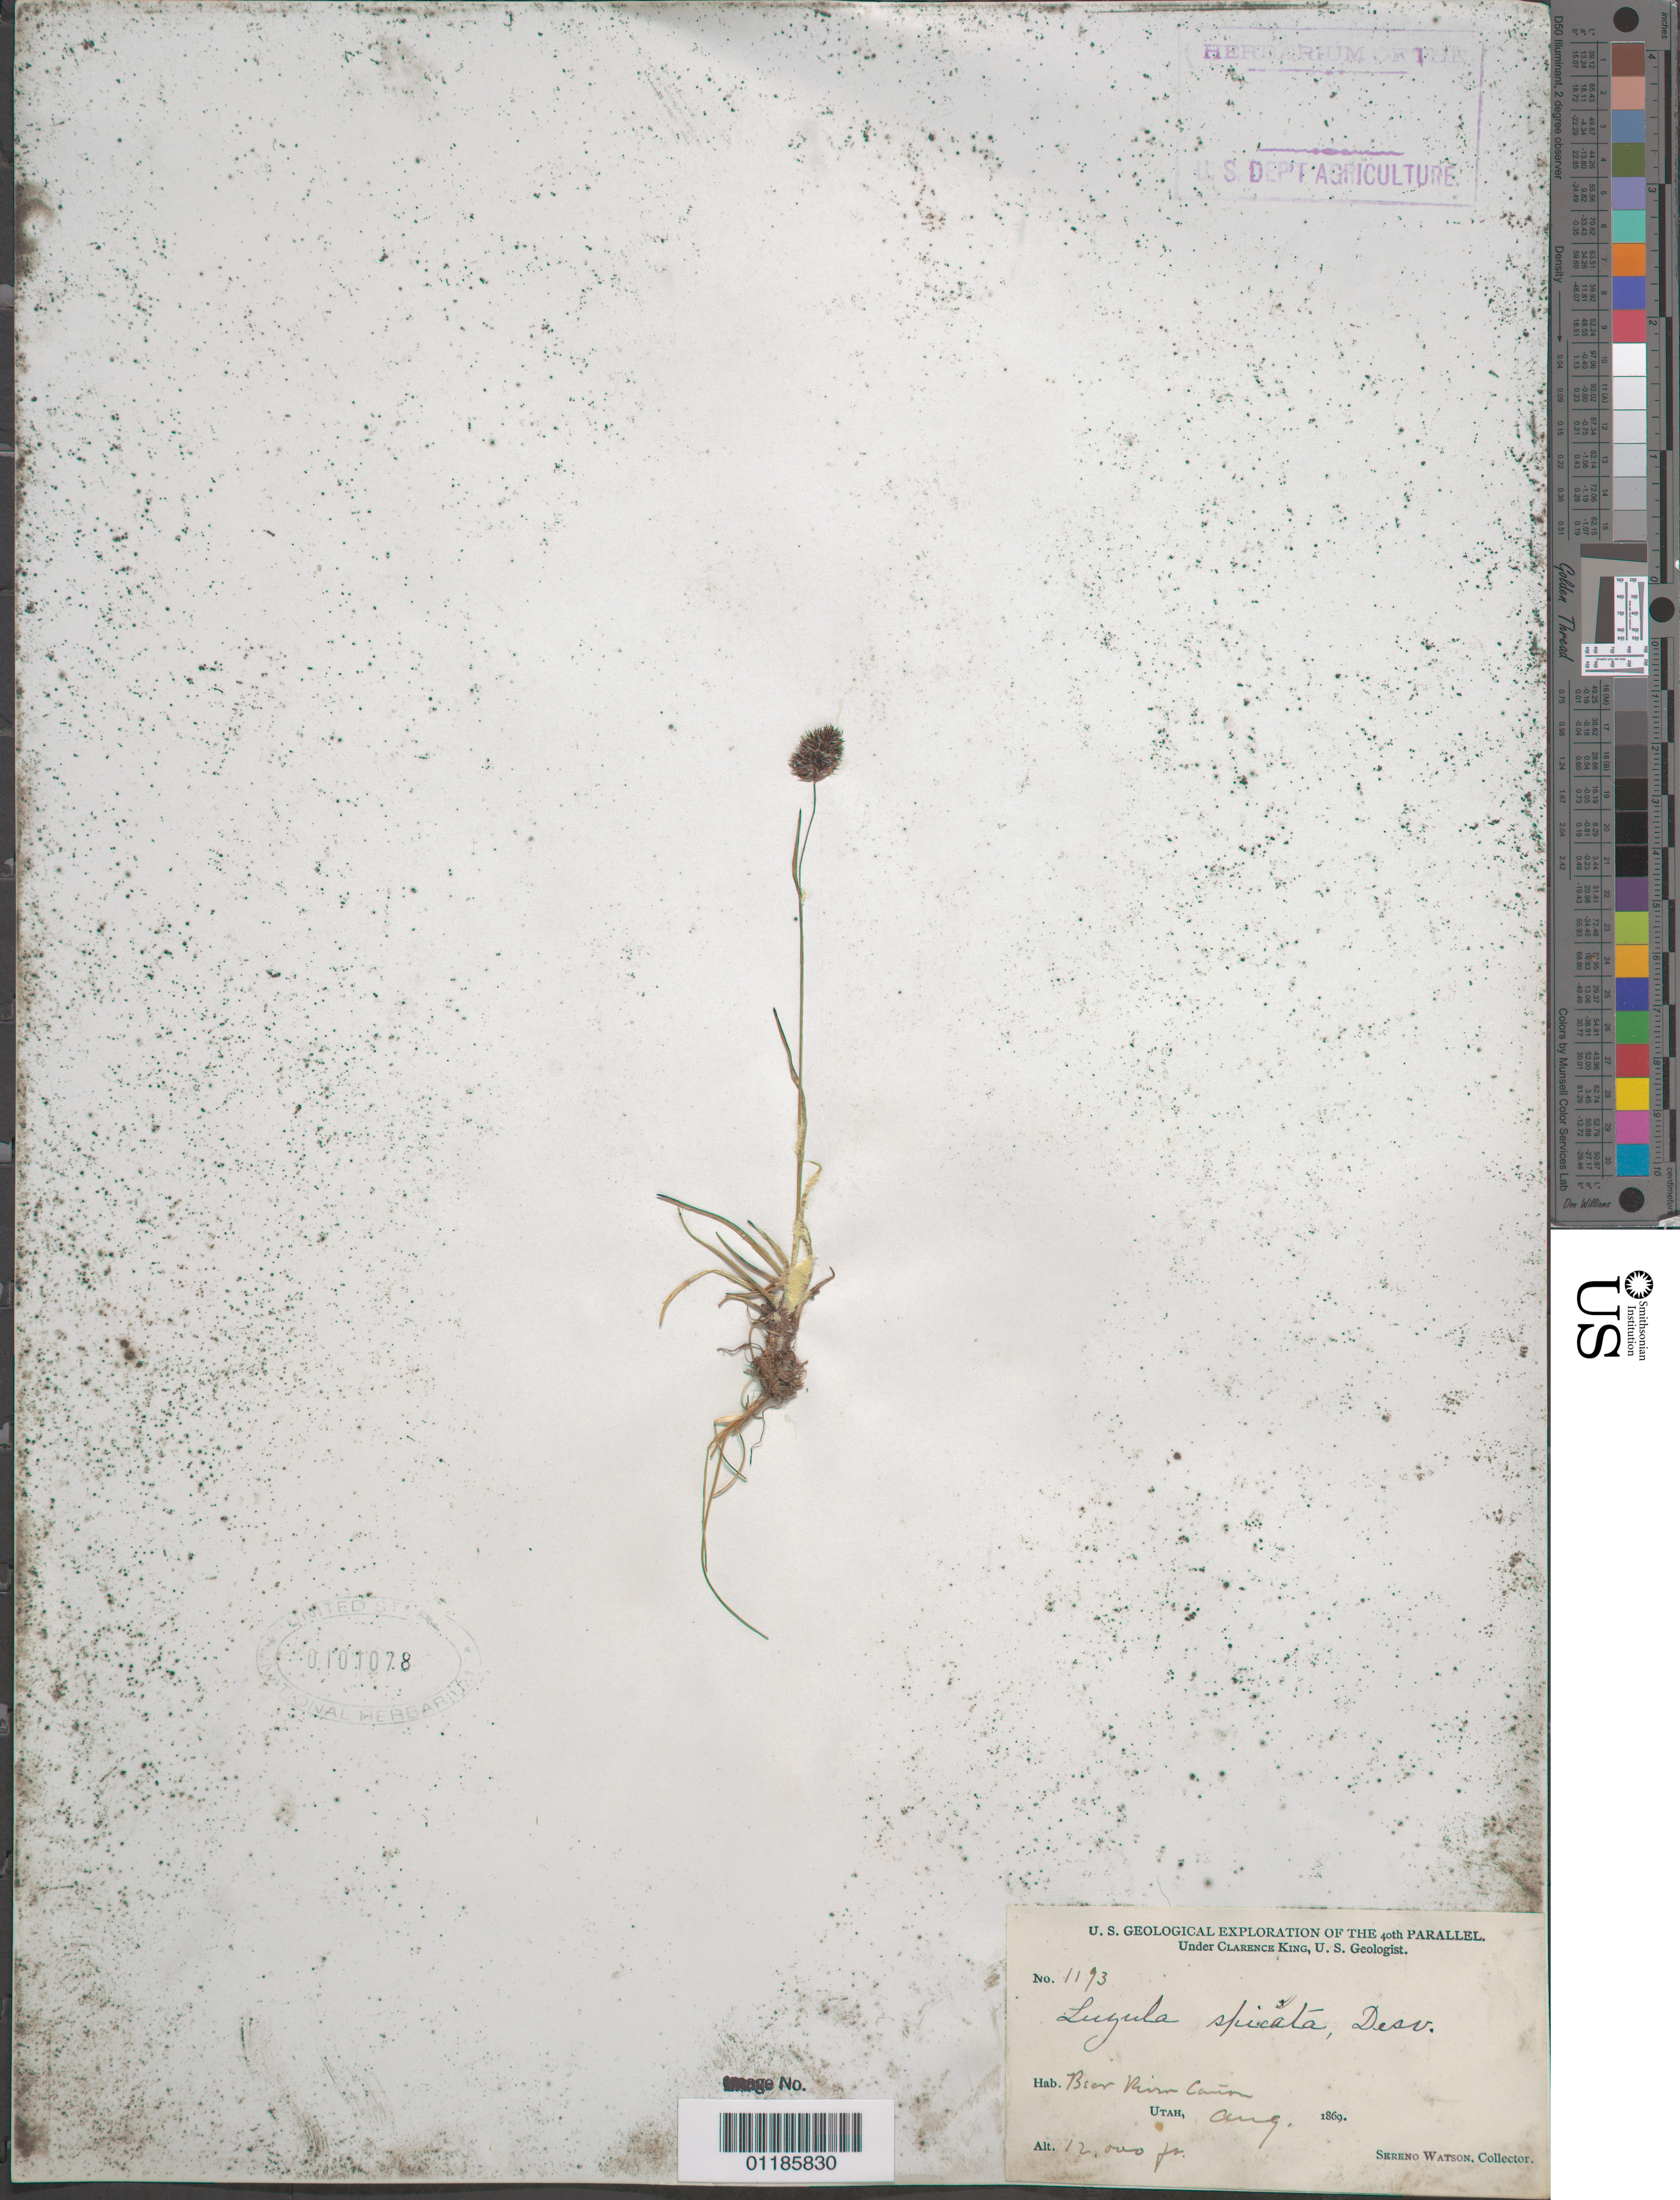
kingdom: Plantae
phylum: Tracheophyta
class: Liliopsida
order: Poales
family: Juncaceae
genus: Luzula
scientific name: Luzula spicata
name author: (L.) DC.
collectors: S. Watson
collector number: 1193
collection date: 1869-08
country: United States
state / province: Utah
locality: Bear River Canyon.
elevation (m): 3658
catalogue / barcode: US 101078